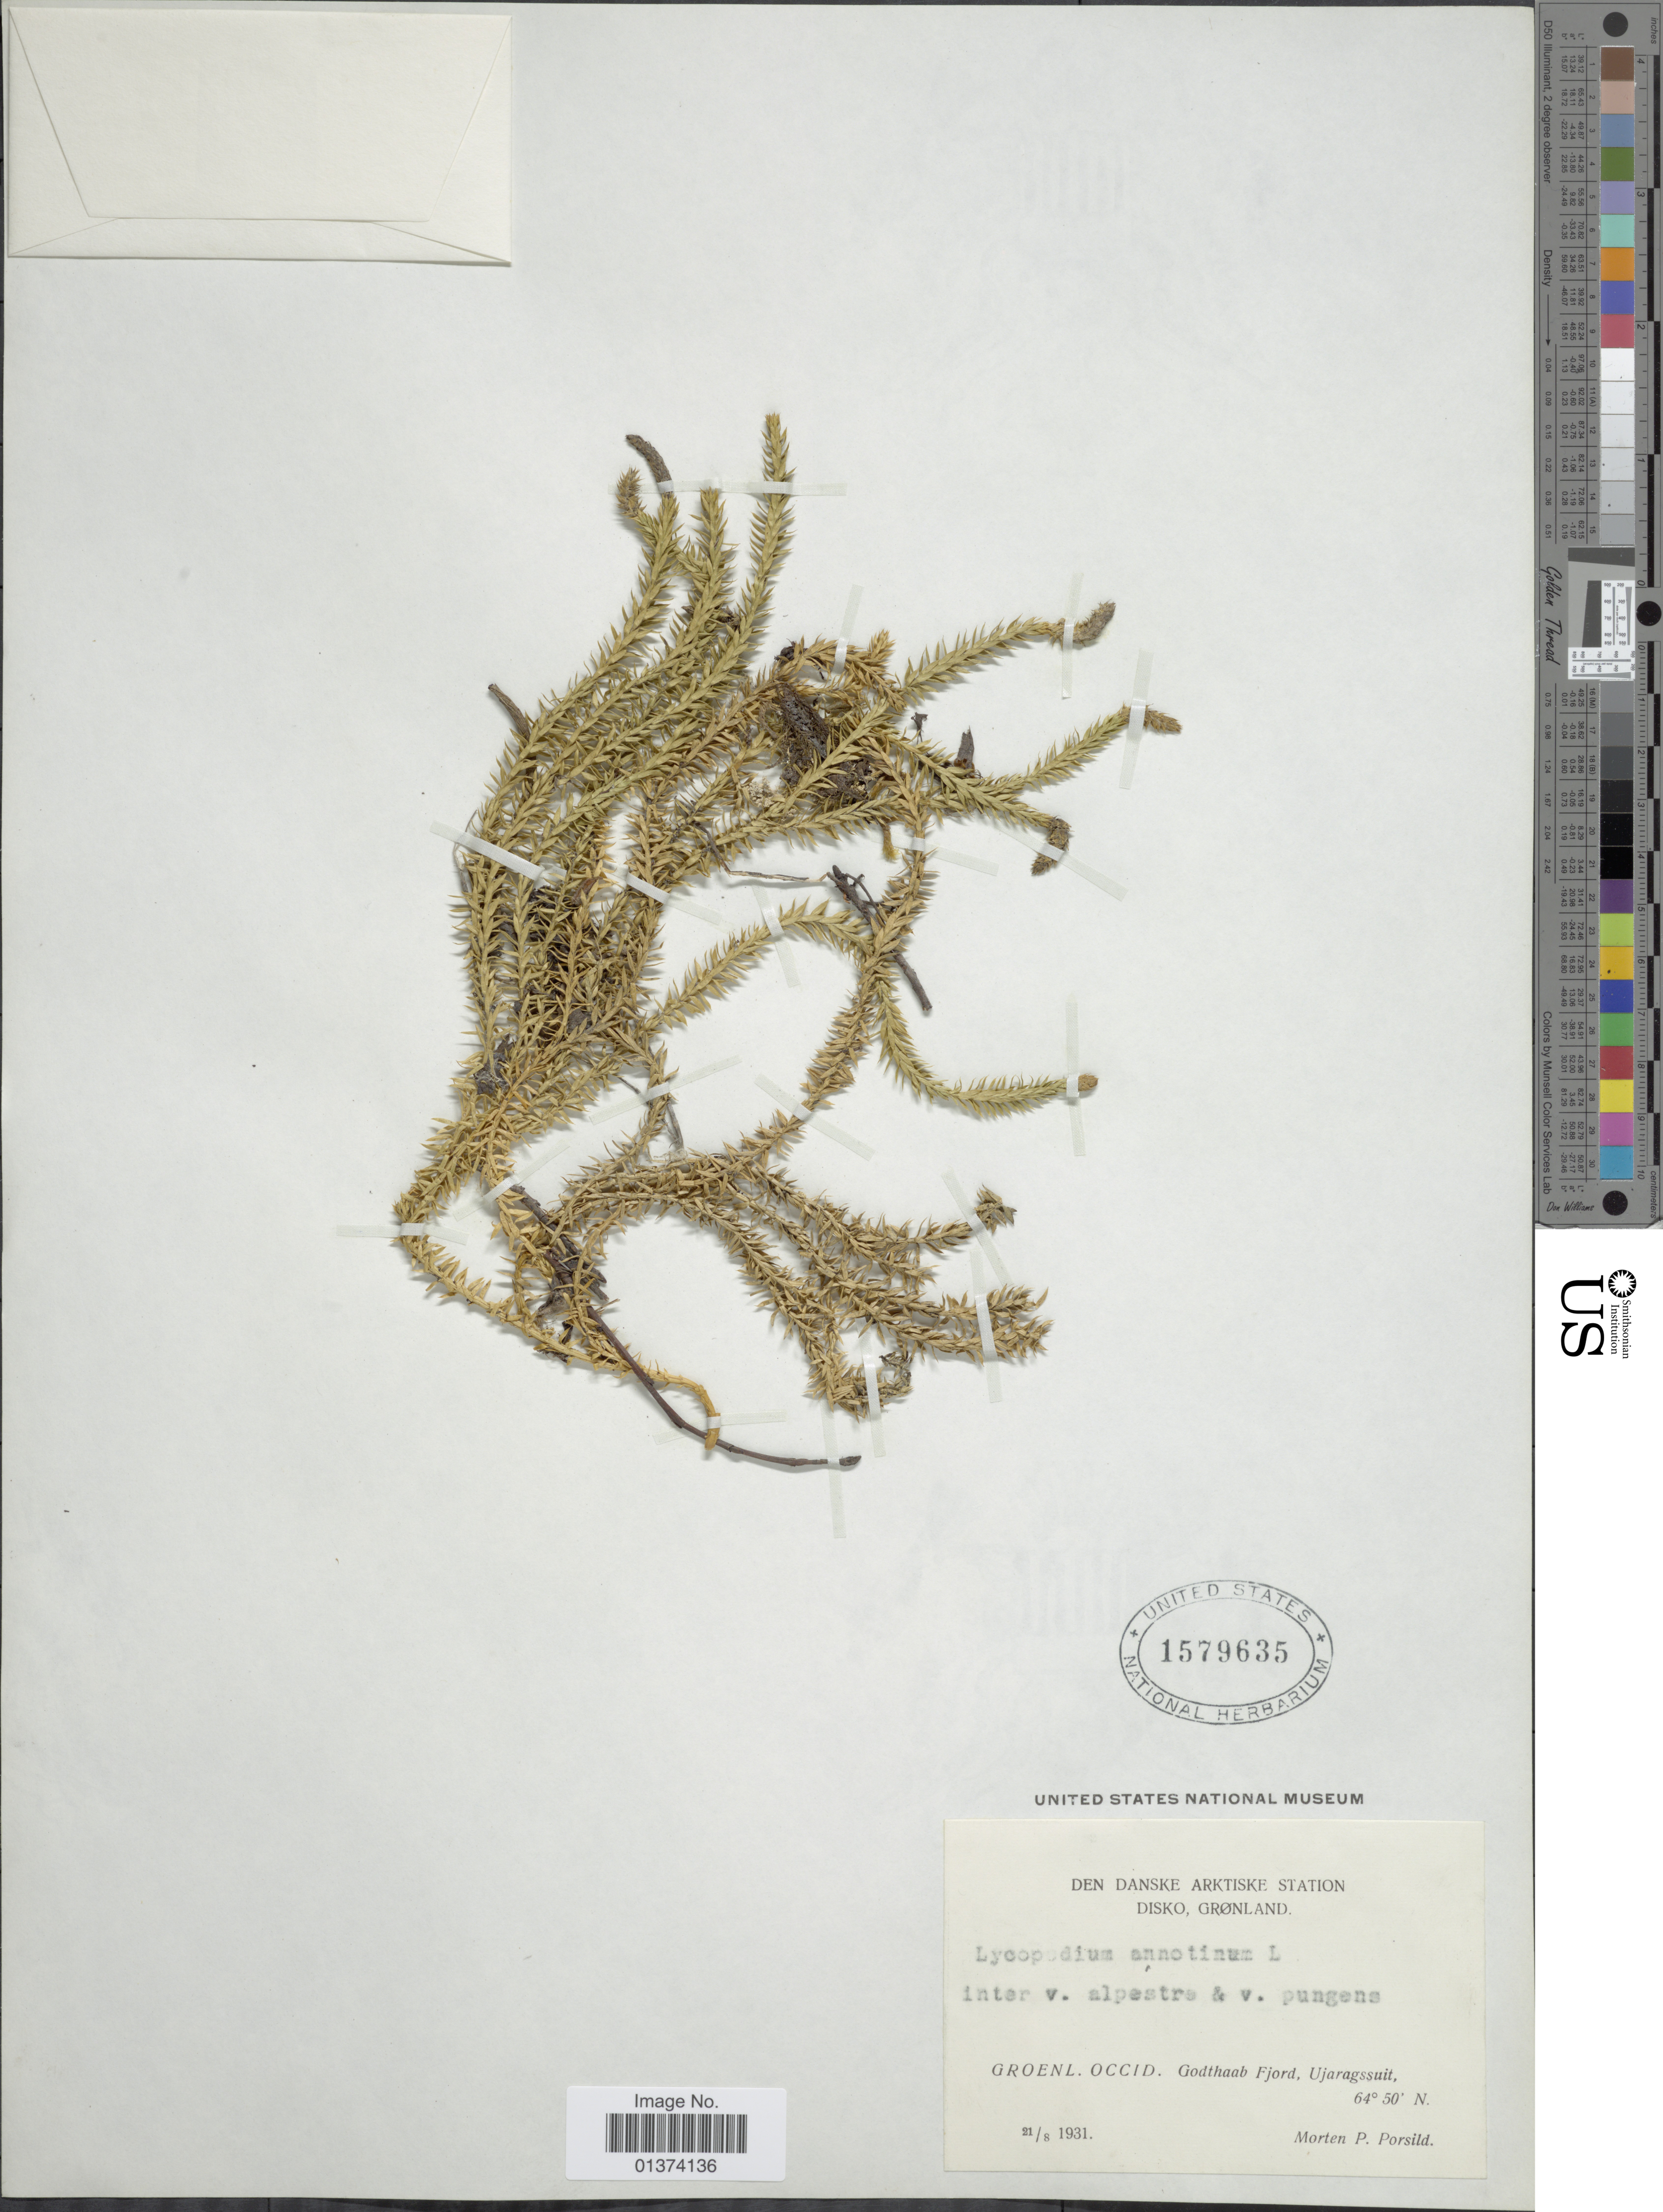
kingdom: Plantae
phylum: Tracheophyta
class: Lycopodiopsida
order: Lycopodiales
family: Lycopodiaceae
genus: Spinulum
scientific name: Spinulum annotinum subsp. annotinum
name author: (L.) A. Haines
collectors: M. P. Porsild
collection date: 1931-08-21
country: Greenland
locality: Groenl. Occid. Godthaab Fjord, Ujaragssuit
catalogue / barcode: US 1579635